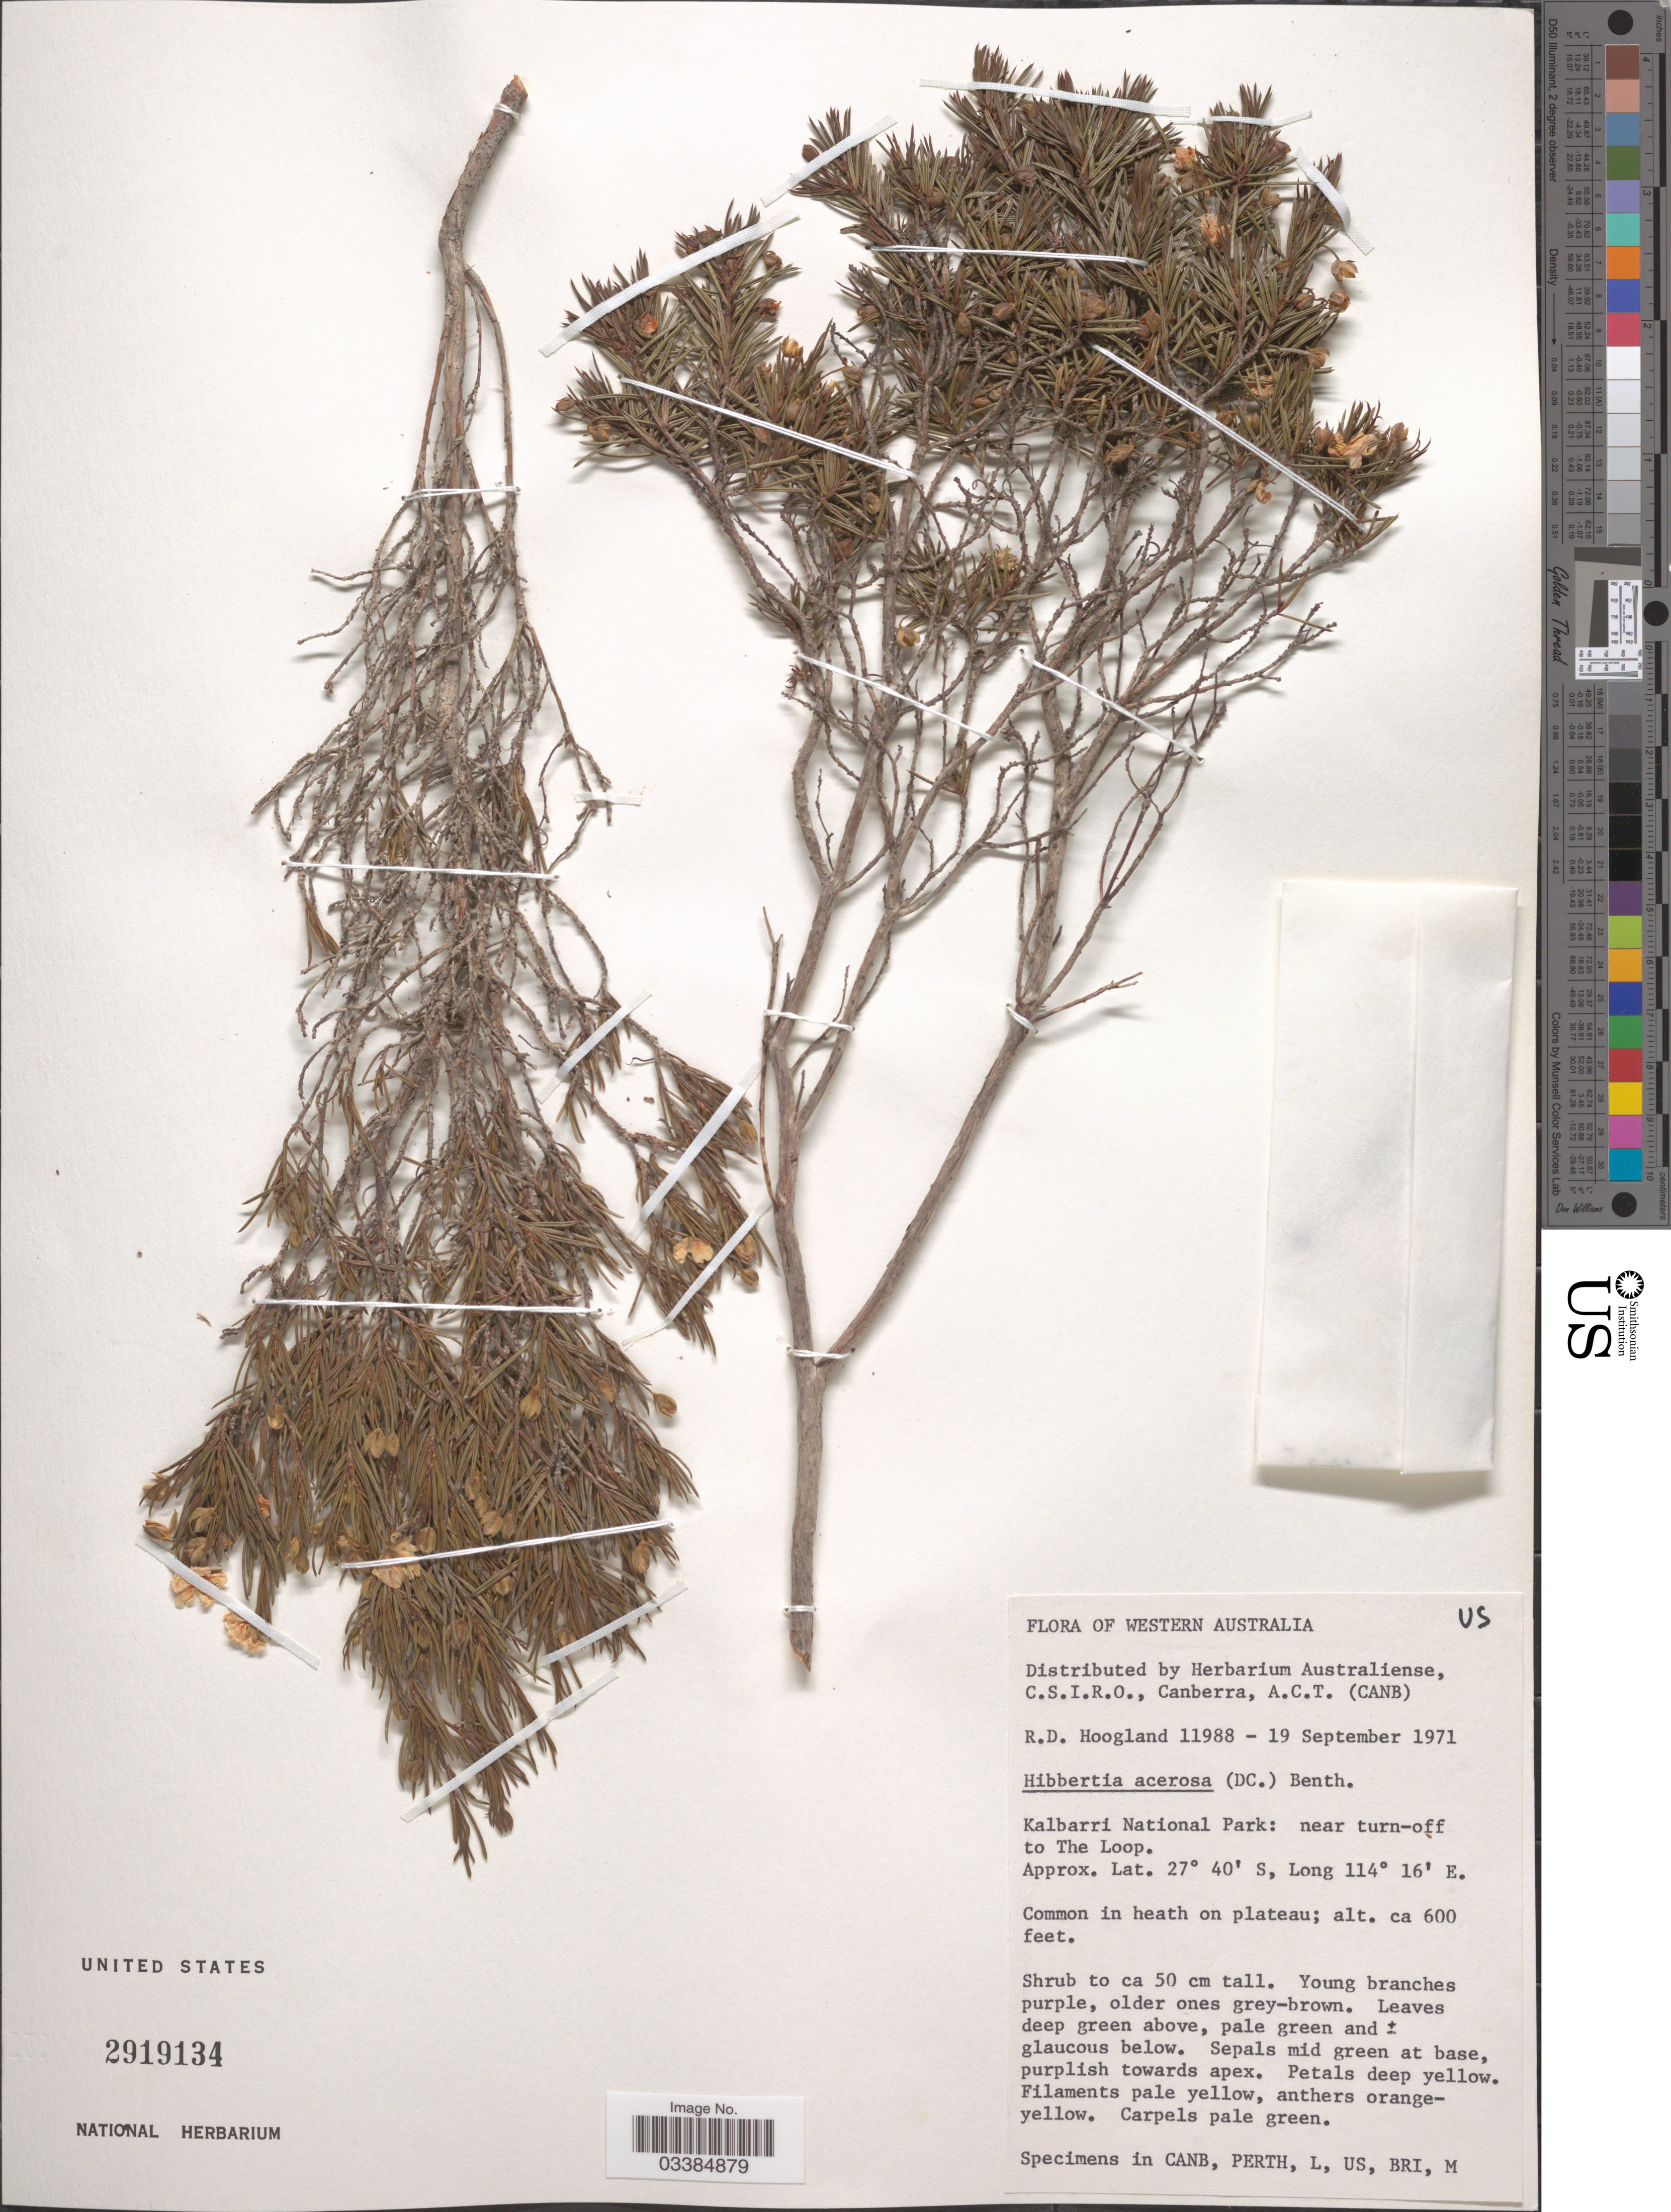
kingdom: Plantae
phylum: Tracheophyta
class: Magnoliopsida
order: Dilleniales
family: Dilleniaceae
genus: Hibbertia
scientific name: Hibbertia acerosa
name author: Benth.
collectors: R. D. Hoogland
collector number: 11988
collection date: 1971-09-19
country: Australia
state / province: Western Australia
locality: Kalbarri National Park: near turn-off to The Loop.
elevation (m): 183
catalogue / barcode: US 2919134